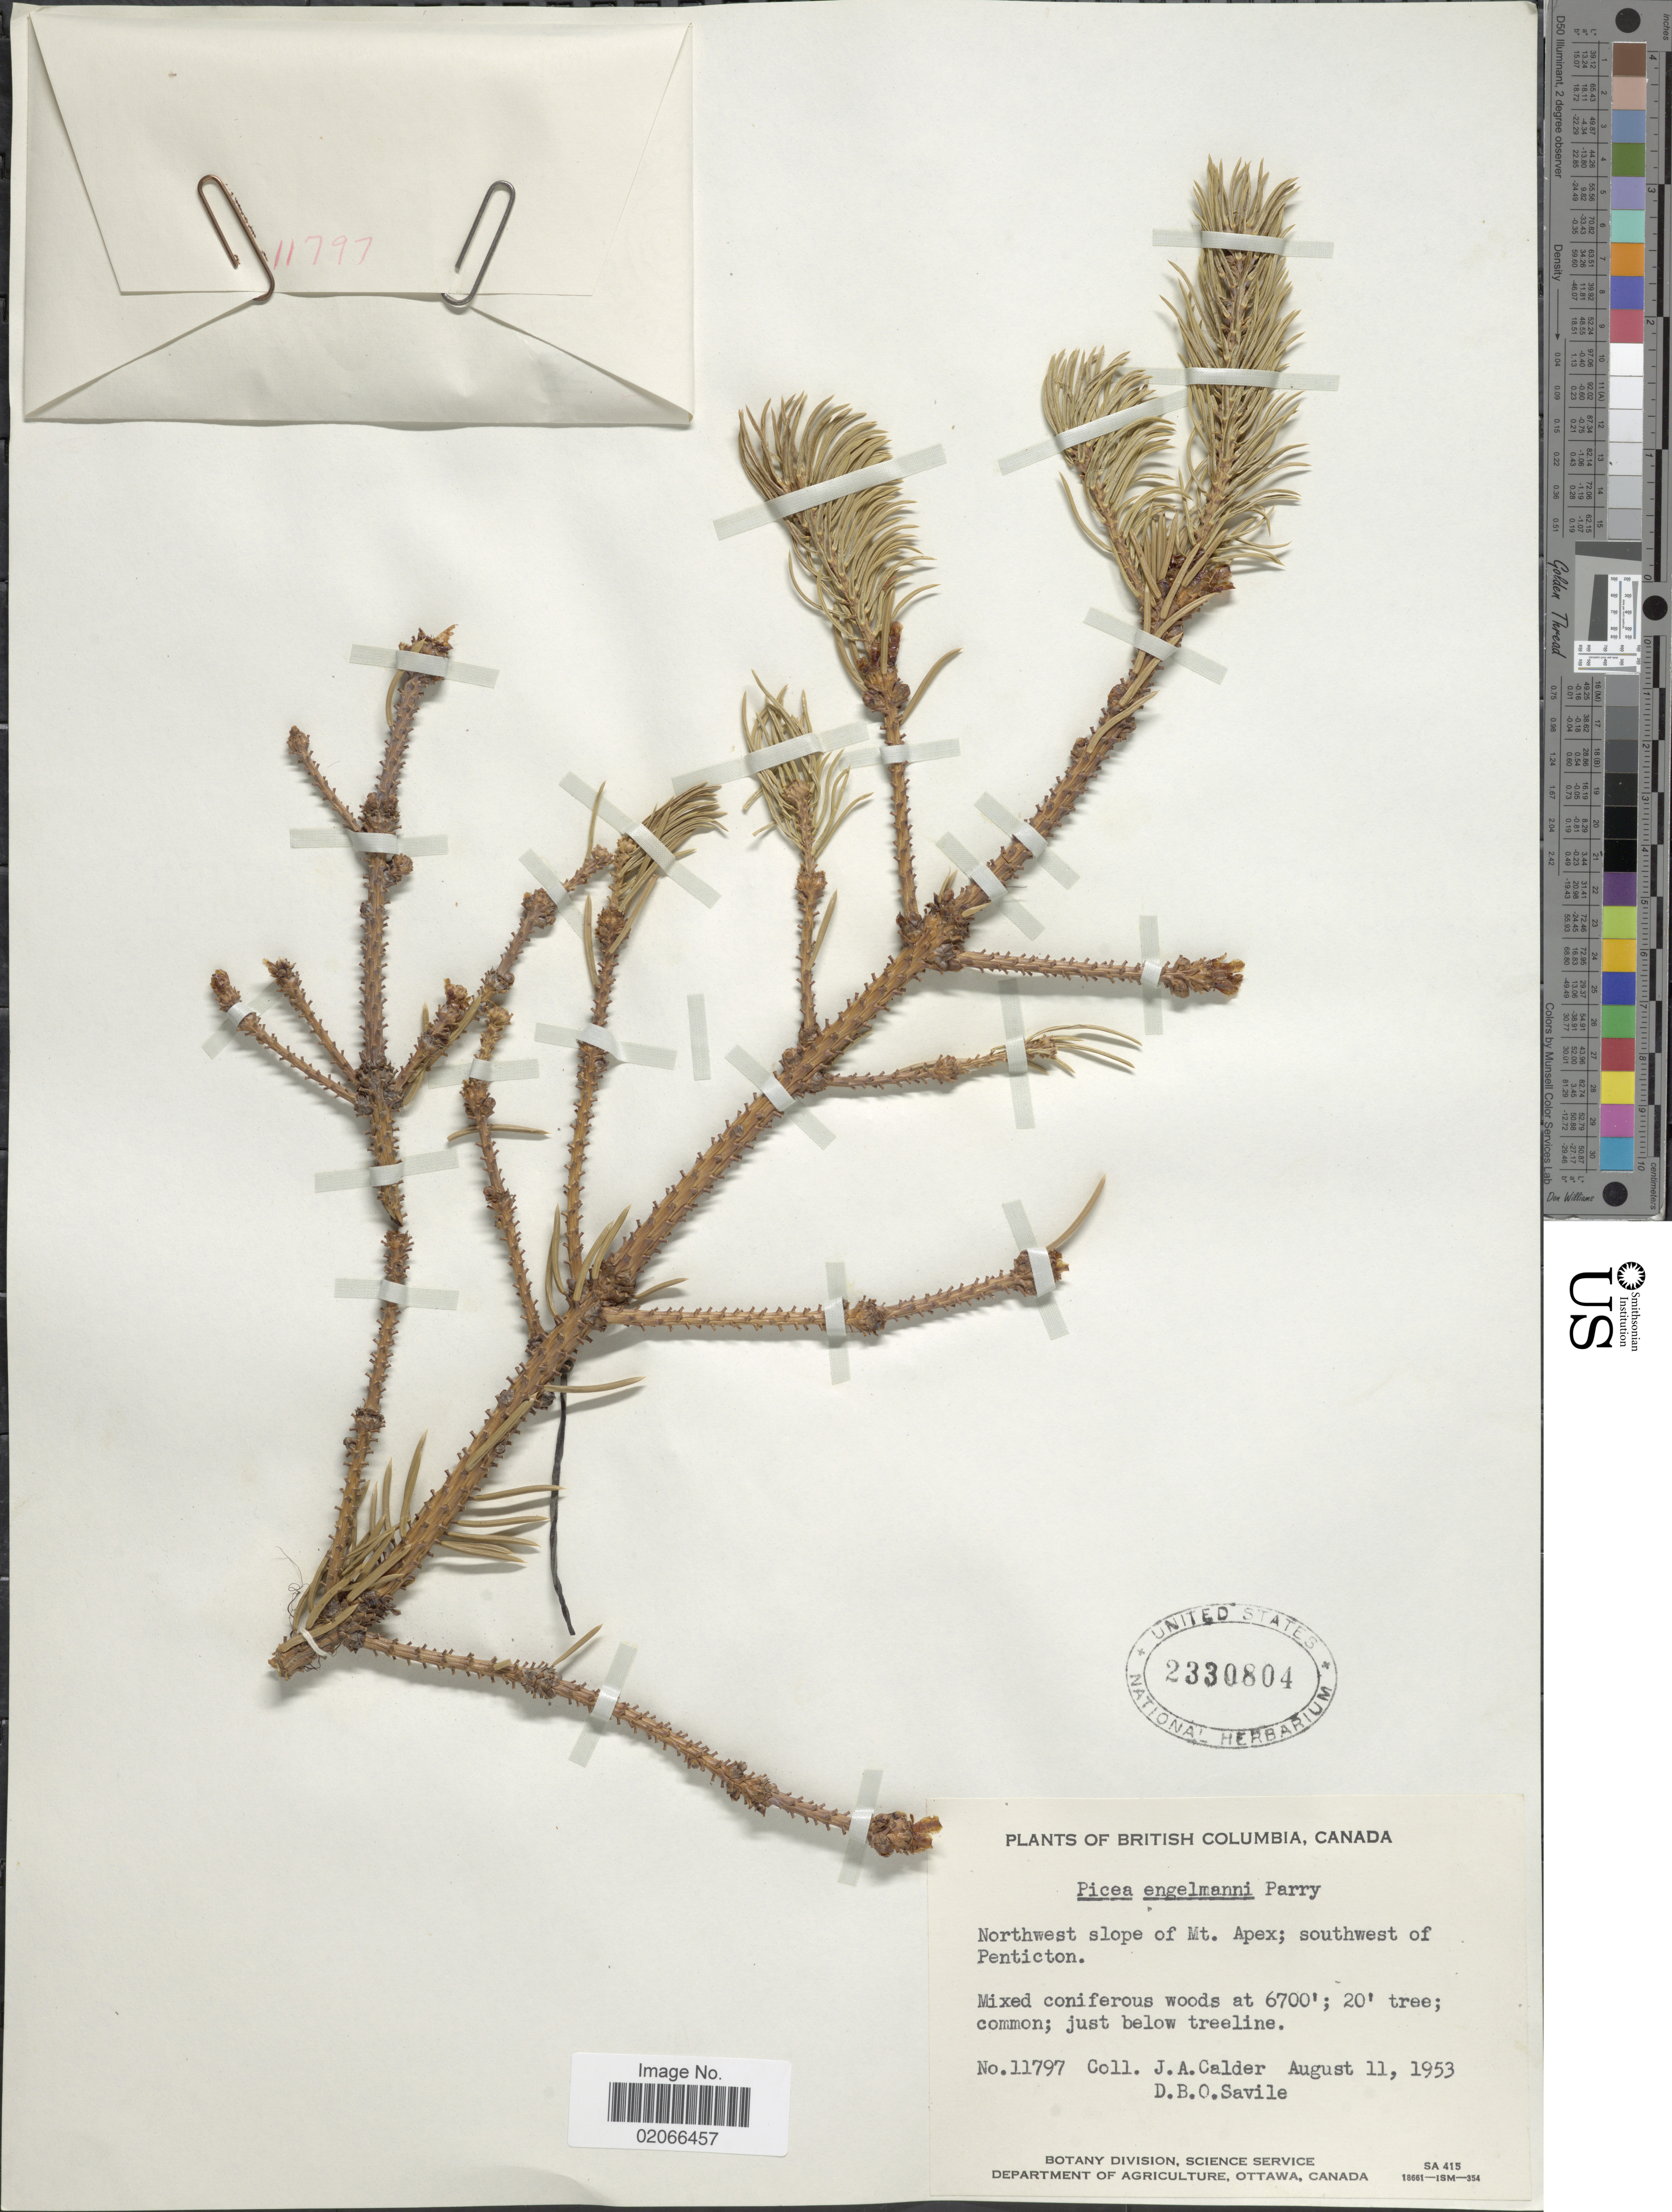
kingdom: Plantae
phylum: Tracheophyta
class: Pinopsida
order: Pinales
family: Pinaceae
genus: Picea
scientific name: Picea engelmannii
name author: Parry ex Engelm.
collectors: J. A. Calder & D. Savile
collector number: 11797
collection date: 1953-08-11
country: Canada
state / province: British Columbia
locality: Northwest slope of Mt. Apex; southwest of Penticton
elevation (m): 2042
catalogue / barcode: US 2330804